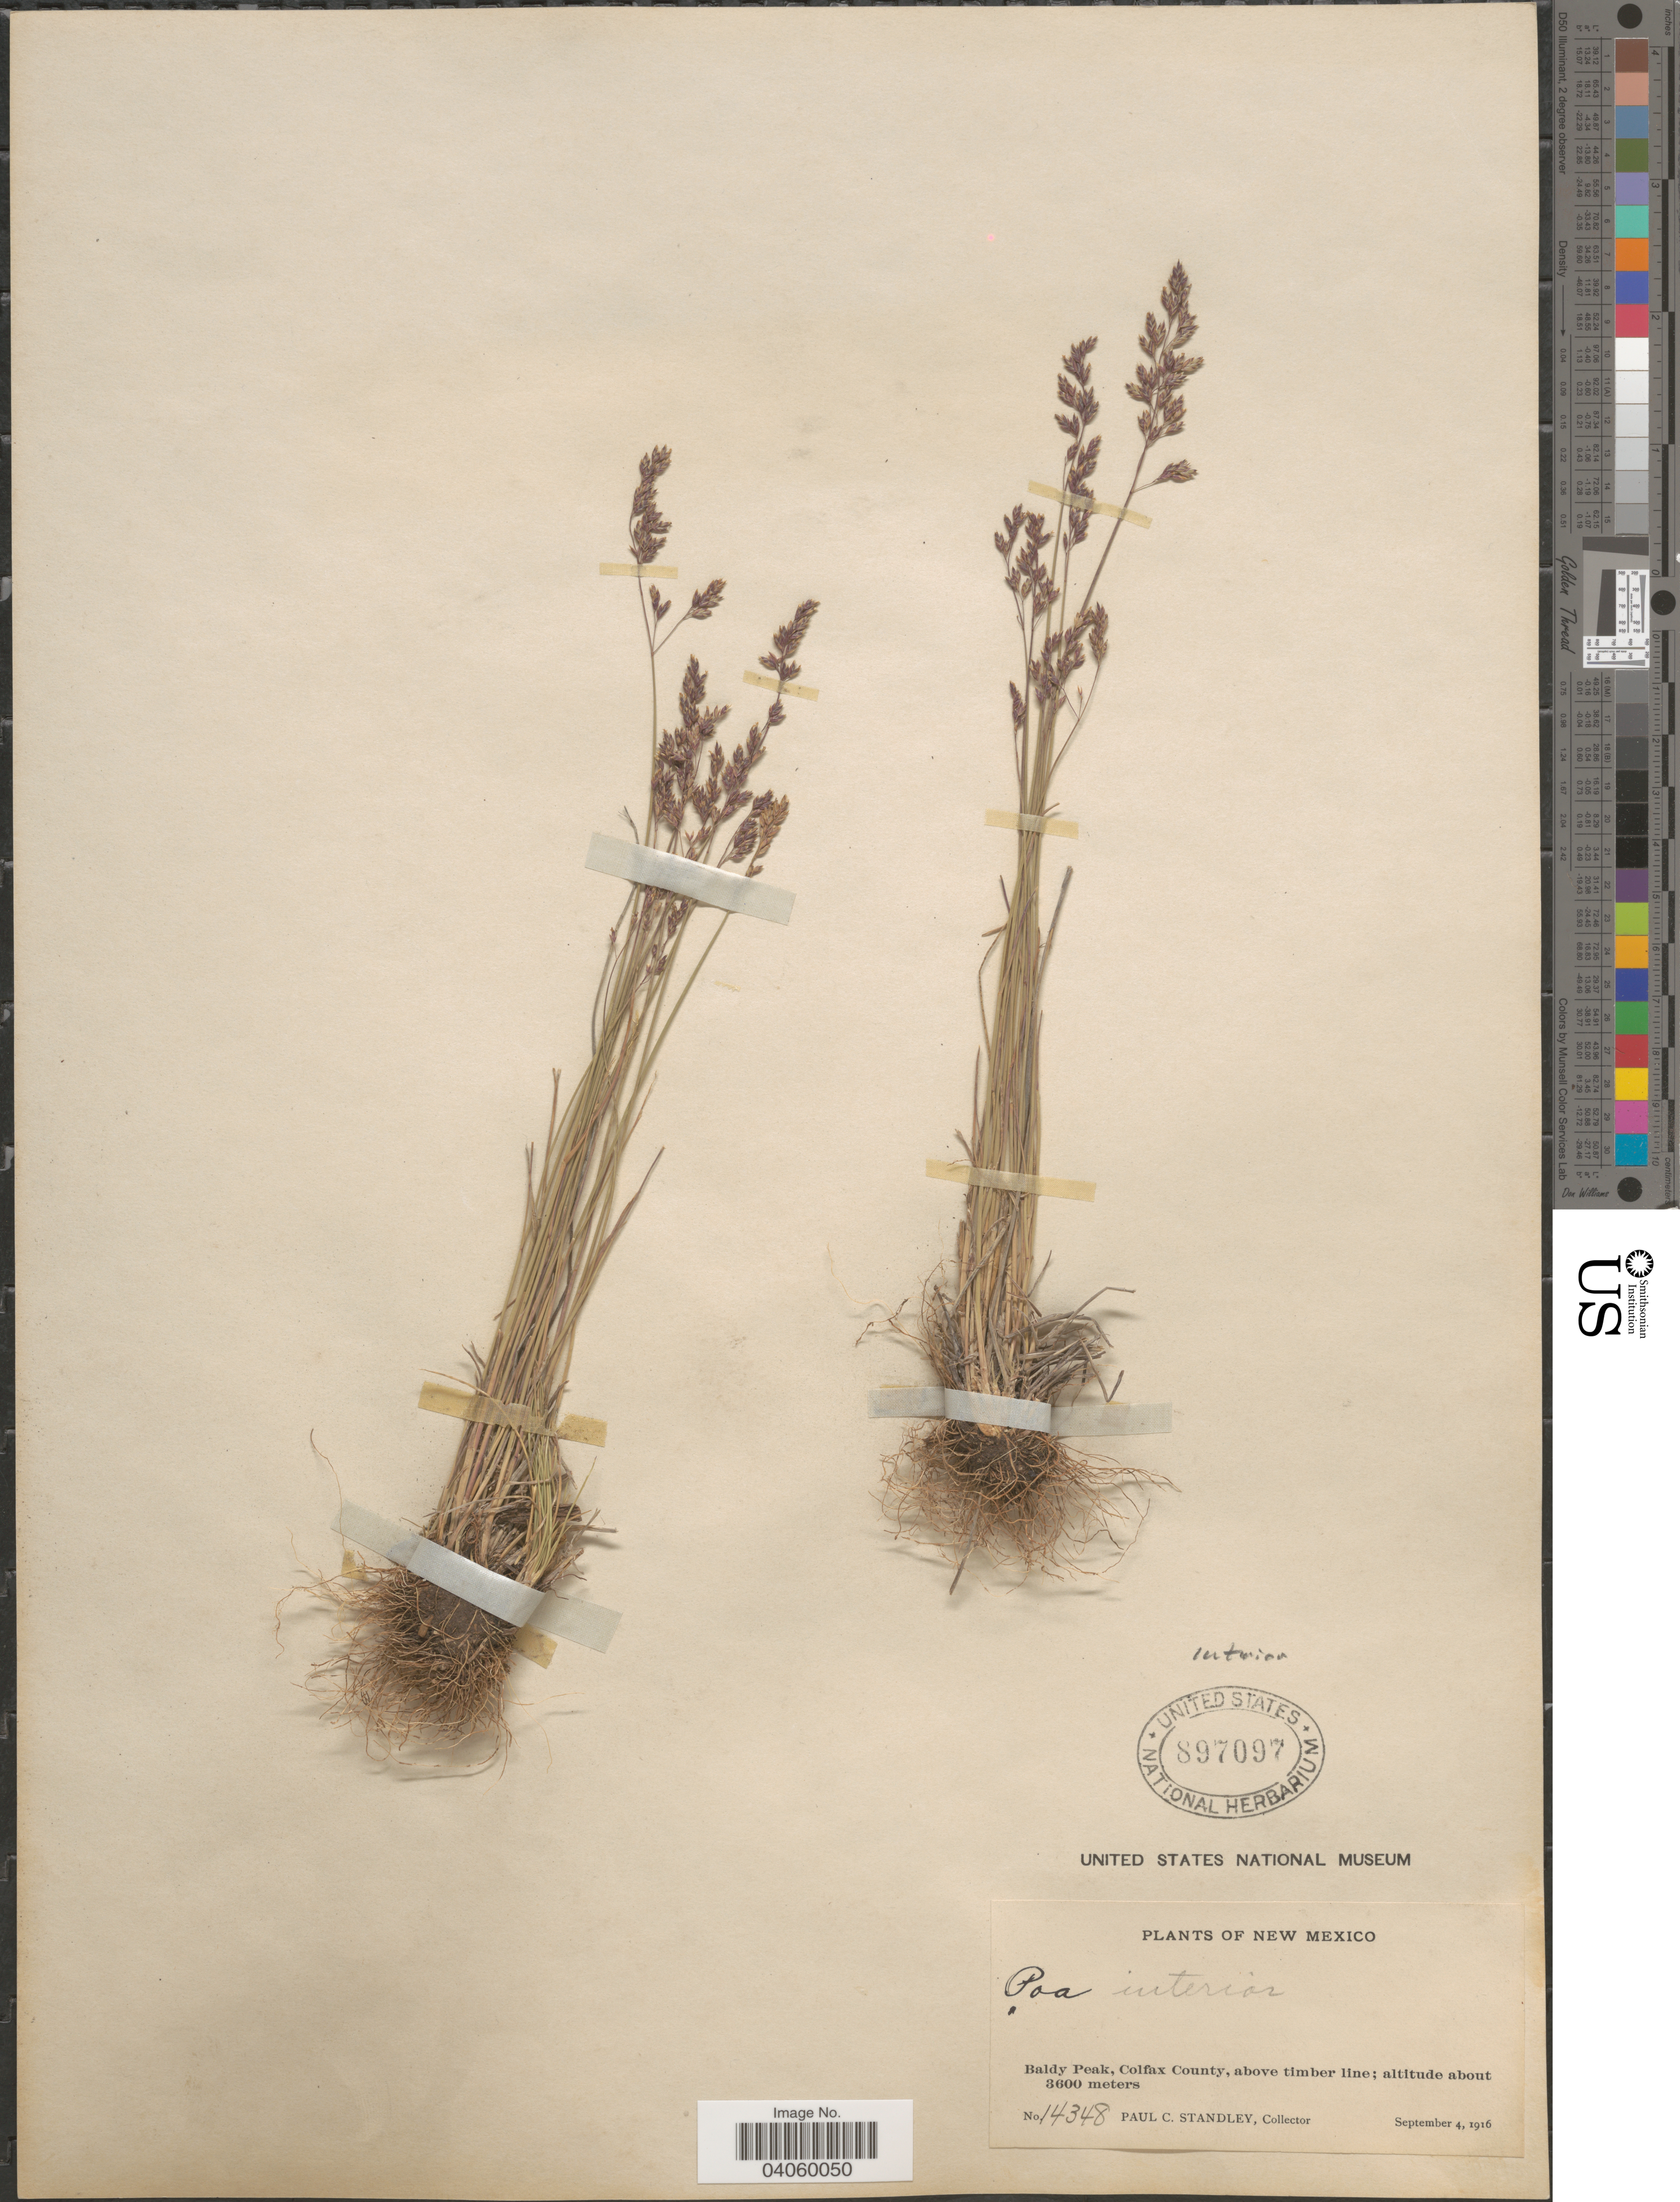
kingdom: Plantae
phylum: Tracheophyta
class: Liliopsida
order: Poales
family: Poaceae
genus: Poa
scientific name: Poa interior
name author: Rydb.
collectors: P. C. Standley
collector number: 14348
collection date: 1916-09-04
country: United States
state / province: New Mexico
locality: Baldy Peak, Colfax County, above timber line.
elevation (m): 3600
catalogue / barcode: US 897097